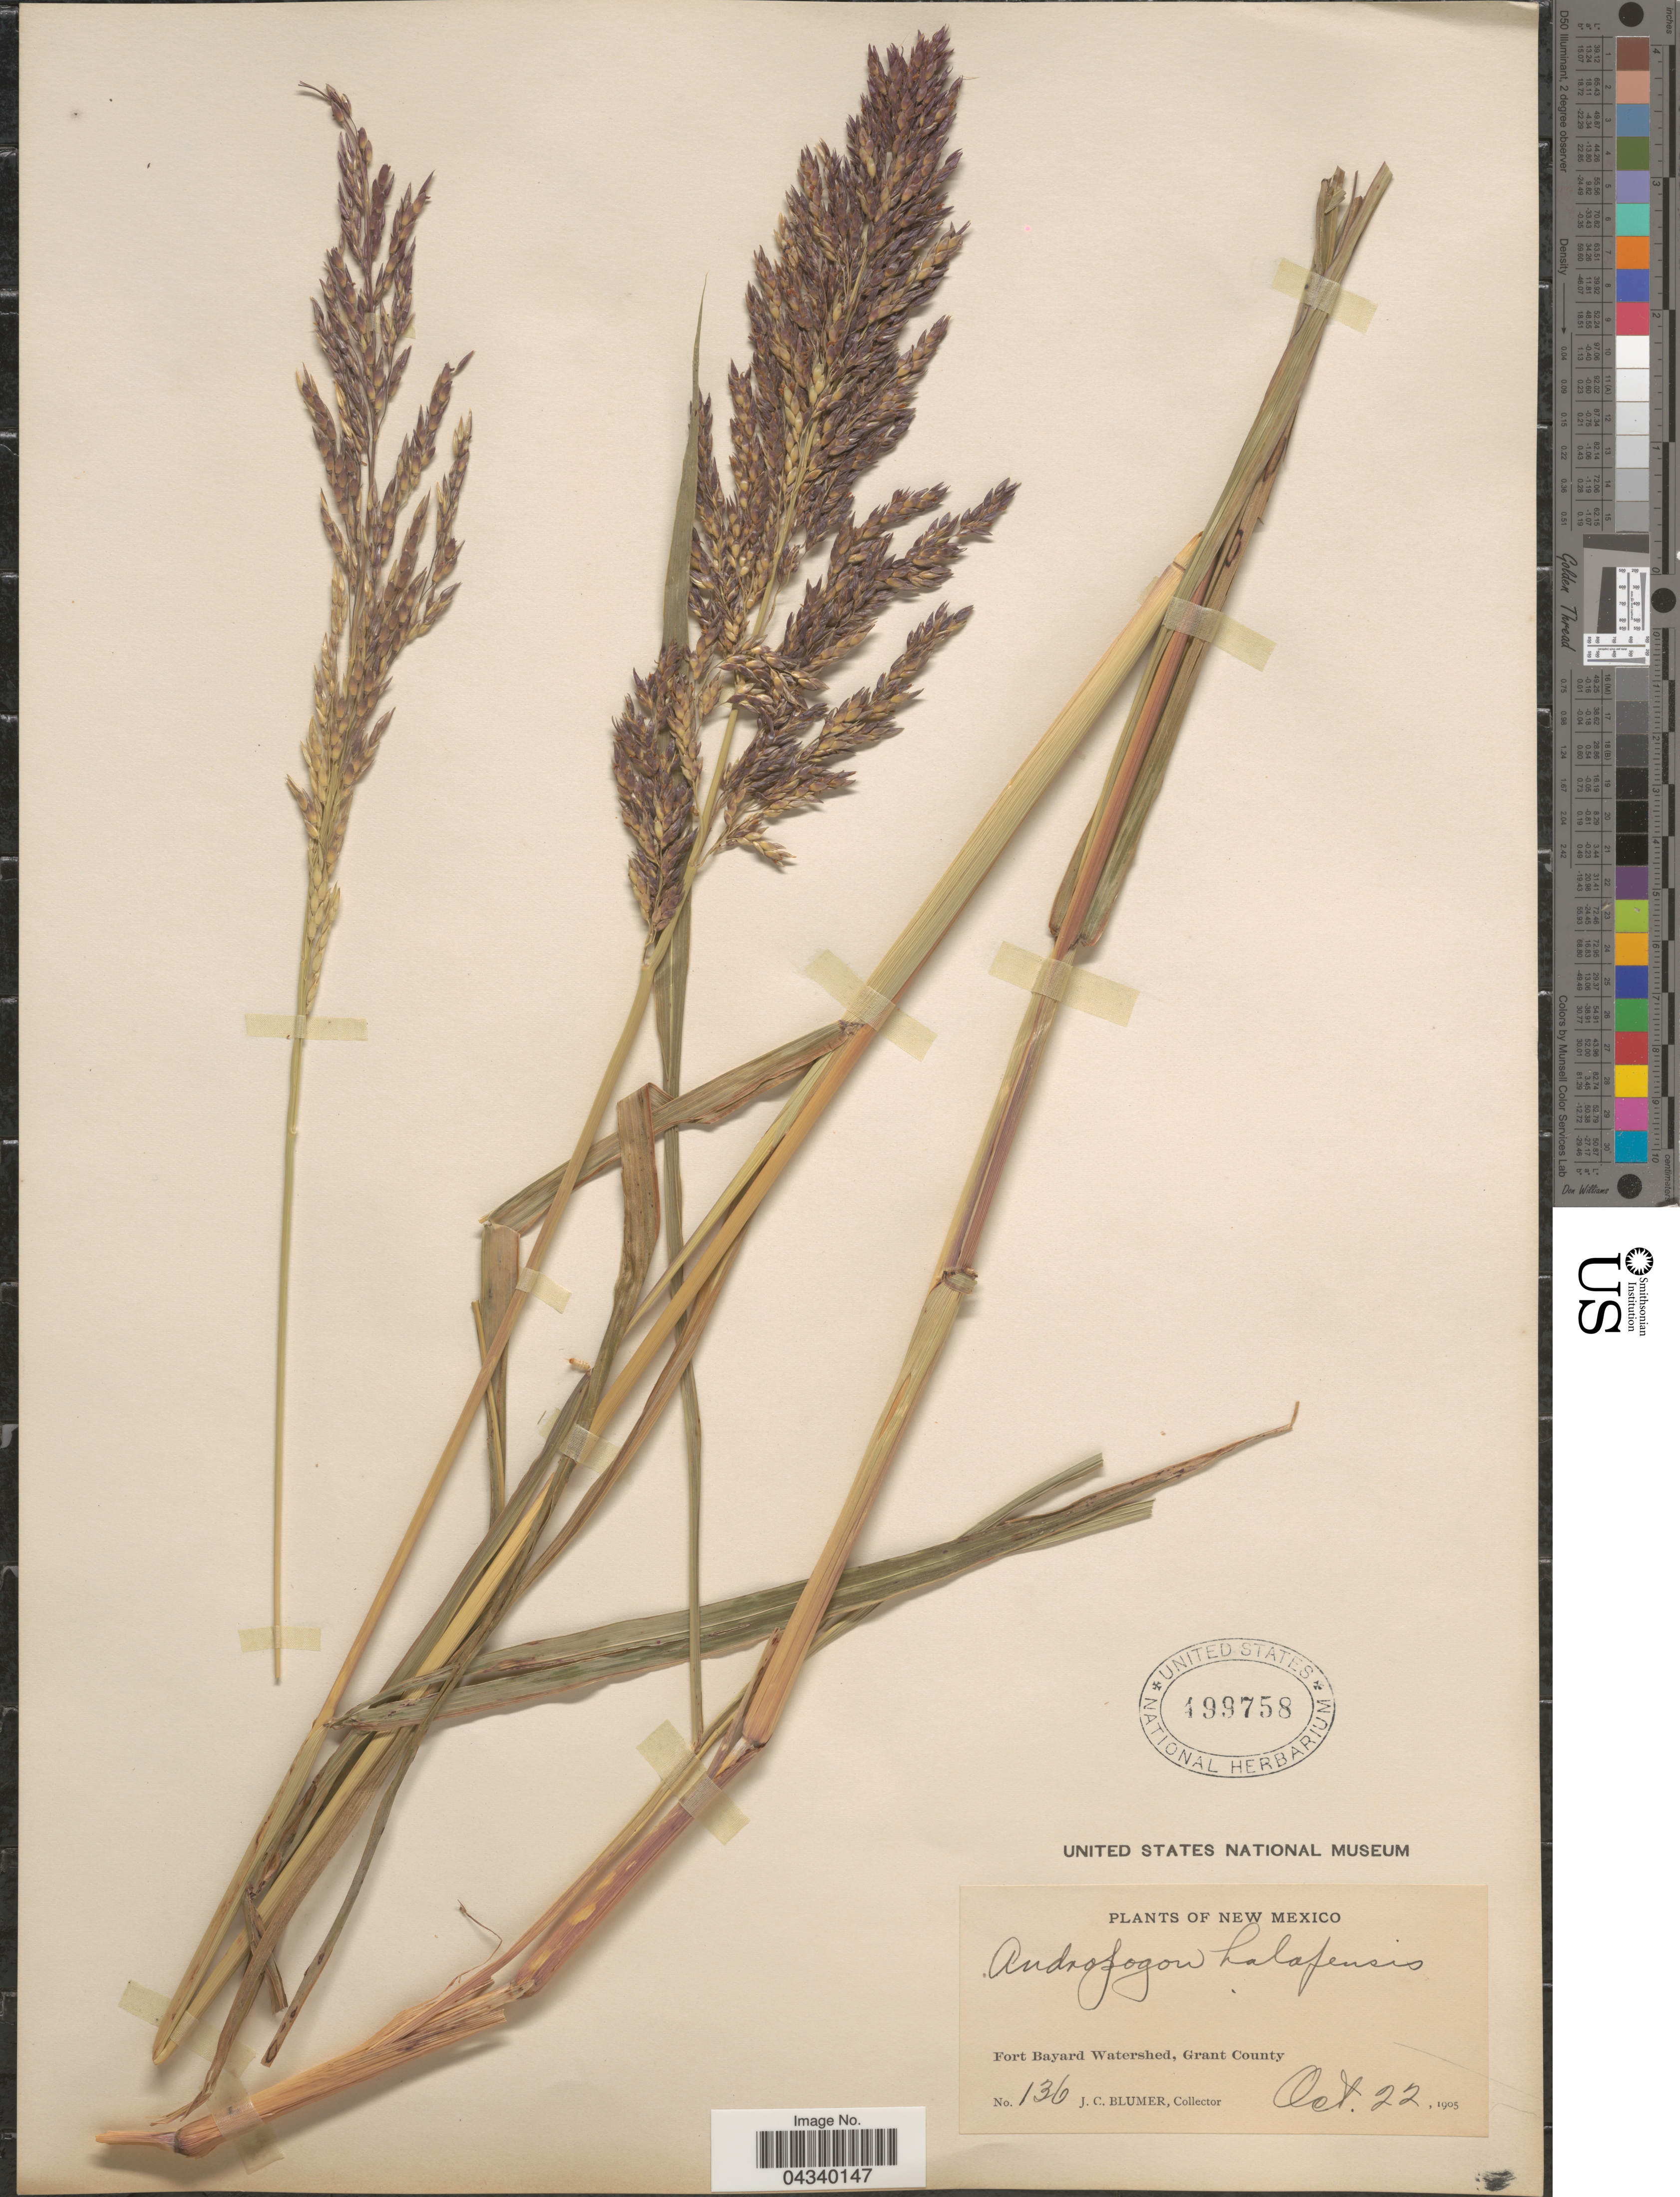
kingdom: Plantae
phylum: Tracheophyta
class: Liliopsida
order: Poales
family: Poaceae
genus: Sorghum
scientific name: Sorghum halepense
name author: (L.) Pers.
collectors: J. C. Blumer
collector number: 136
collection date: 1905-10-22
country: United States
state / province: New Mexico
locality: Fort Bayard Watershed, Grant County.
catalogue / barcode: US 499758